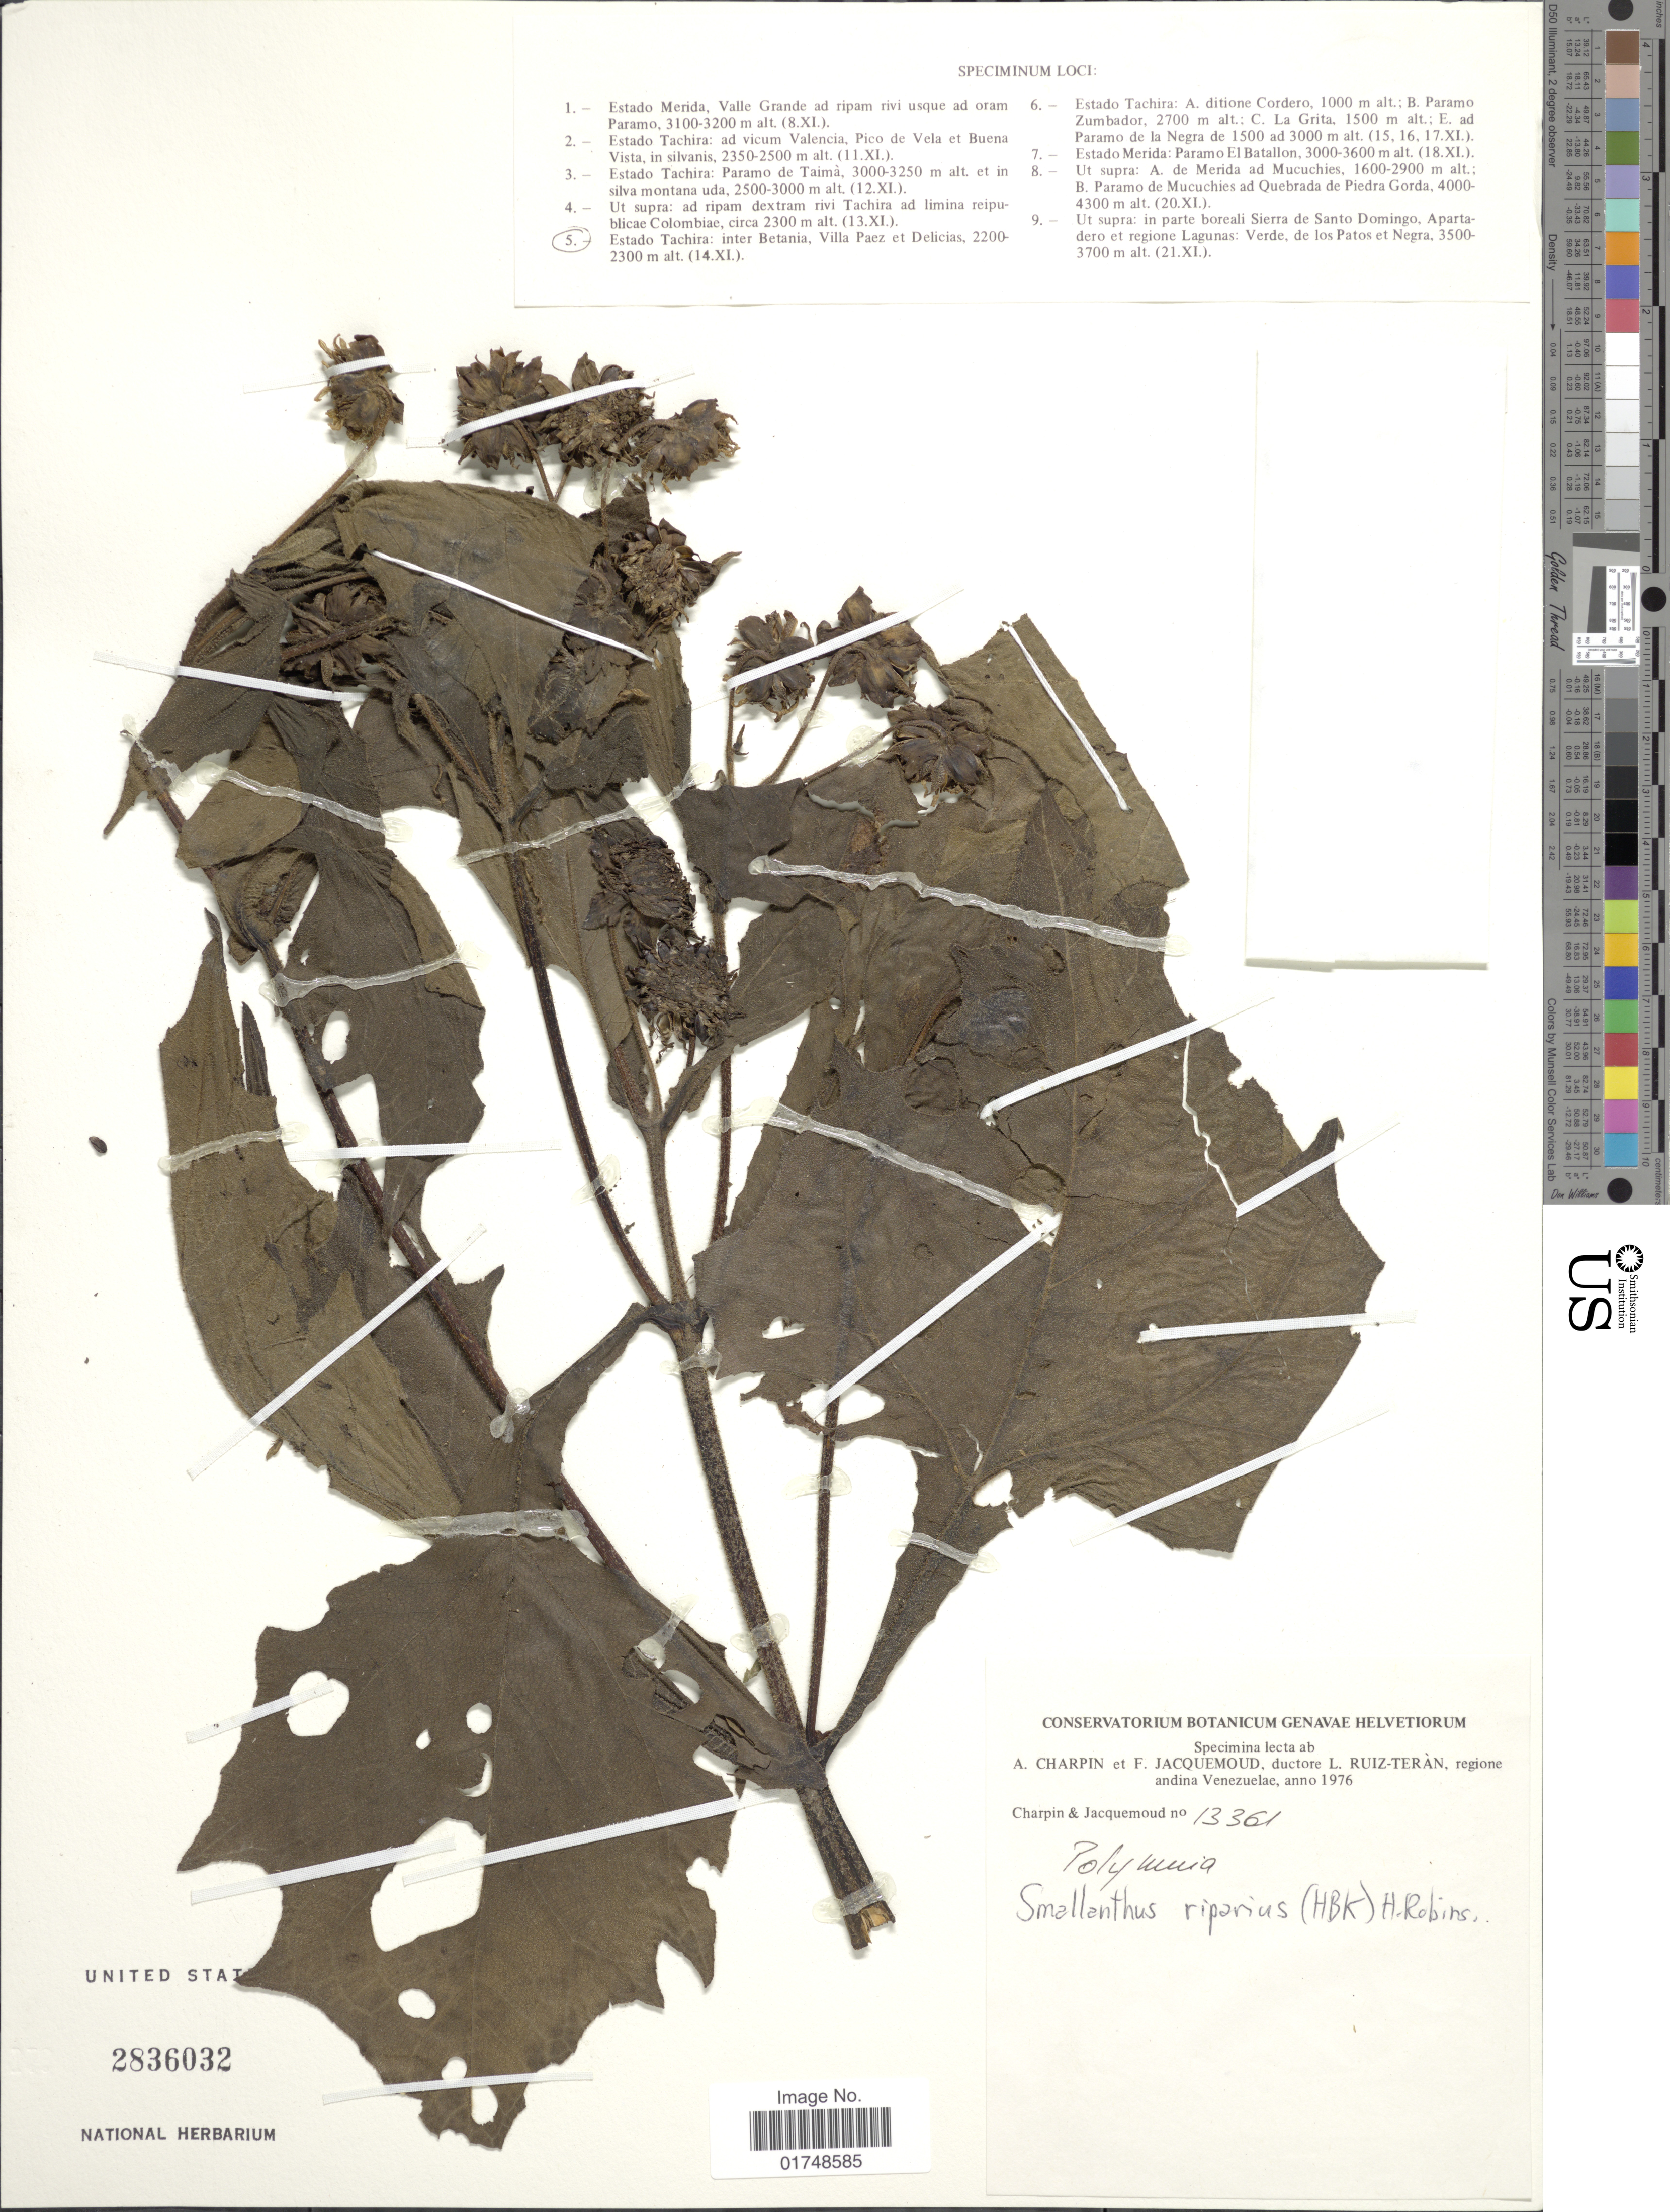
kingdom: Plantae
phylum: Tracheophyta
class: Magnoliopsida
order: Asterales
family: Asteraceae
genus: Smallanthus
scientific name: Smallanthus riparius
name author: (Kunth) H. Rob.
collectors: A. Charpin & F. Jacquemoud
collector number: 13361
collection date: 1976-11-04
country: Venezuela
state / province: Tachira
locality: Estado Tachira: inter Betania, Villa Paez et Delicias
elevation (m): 2200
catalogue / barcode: US 2836032